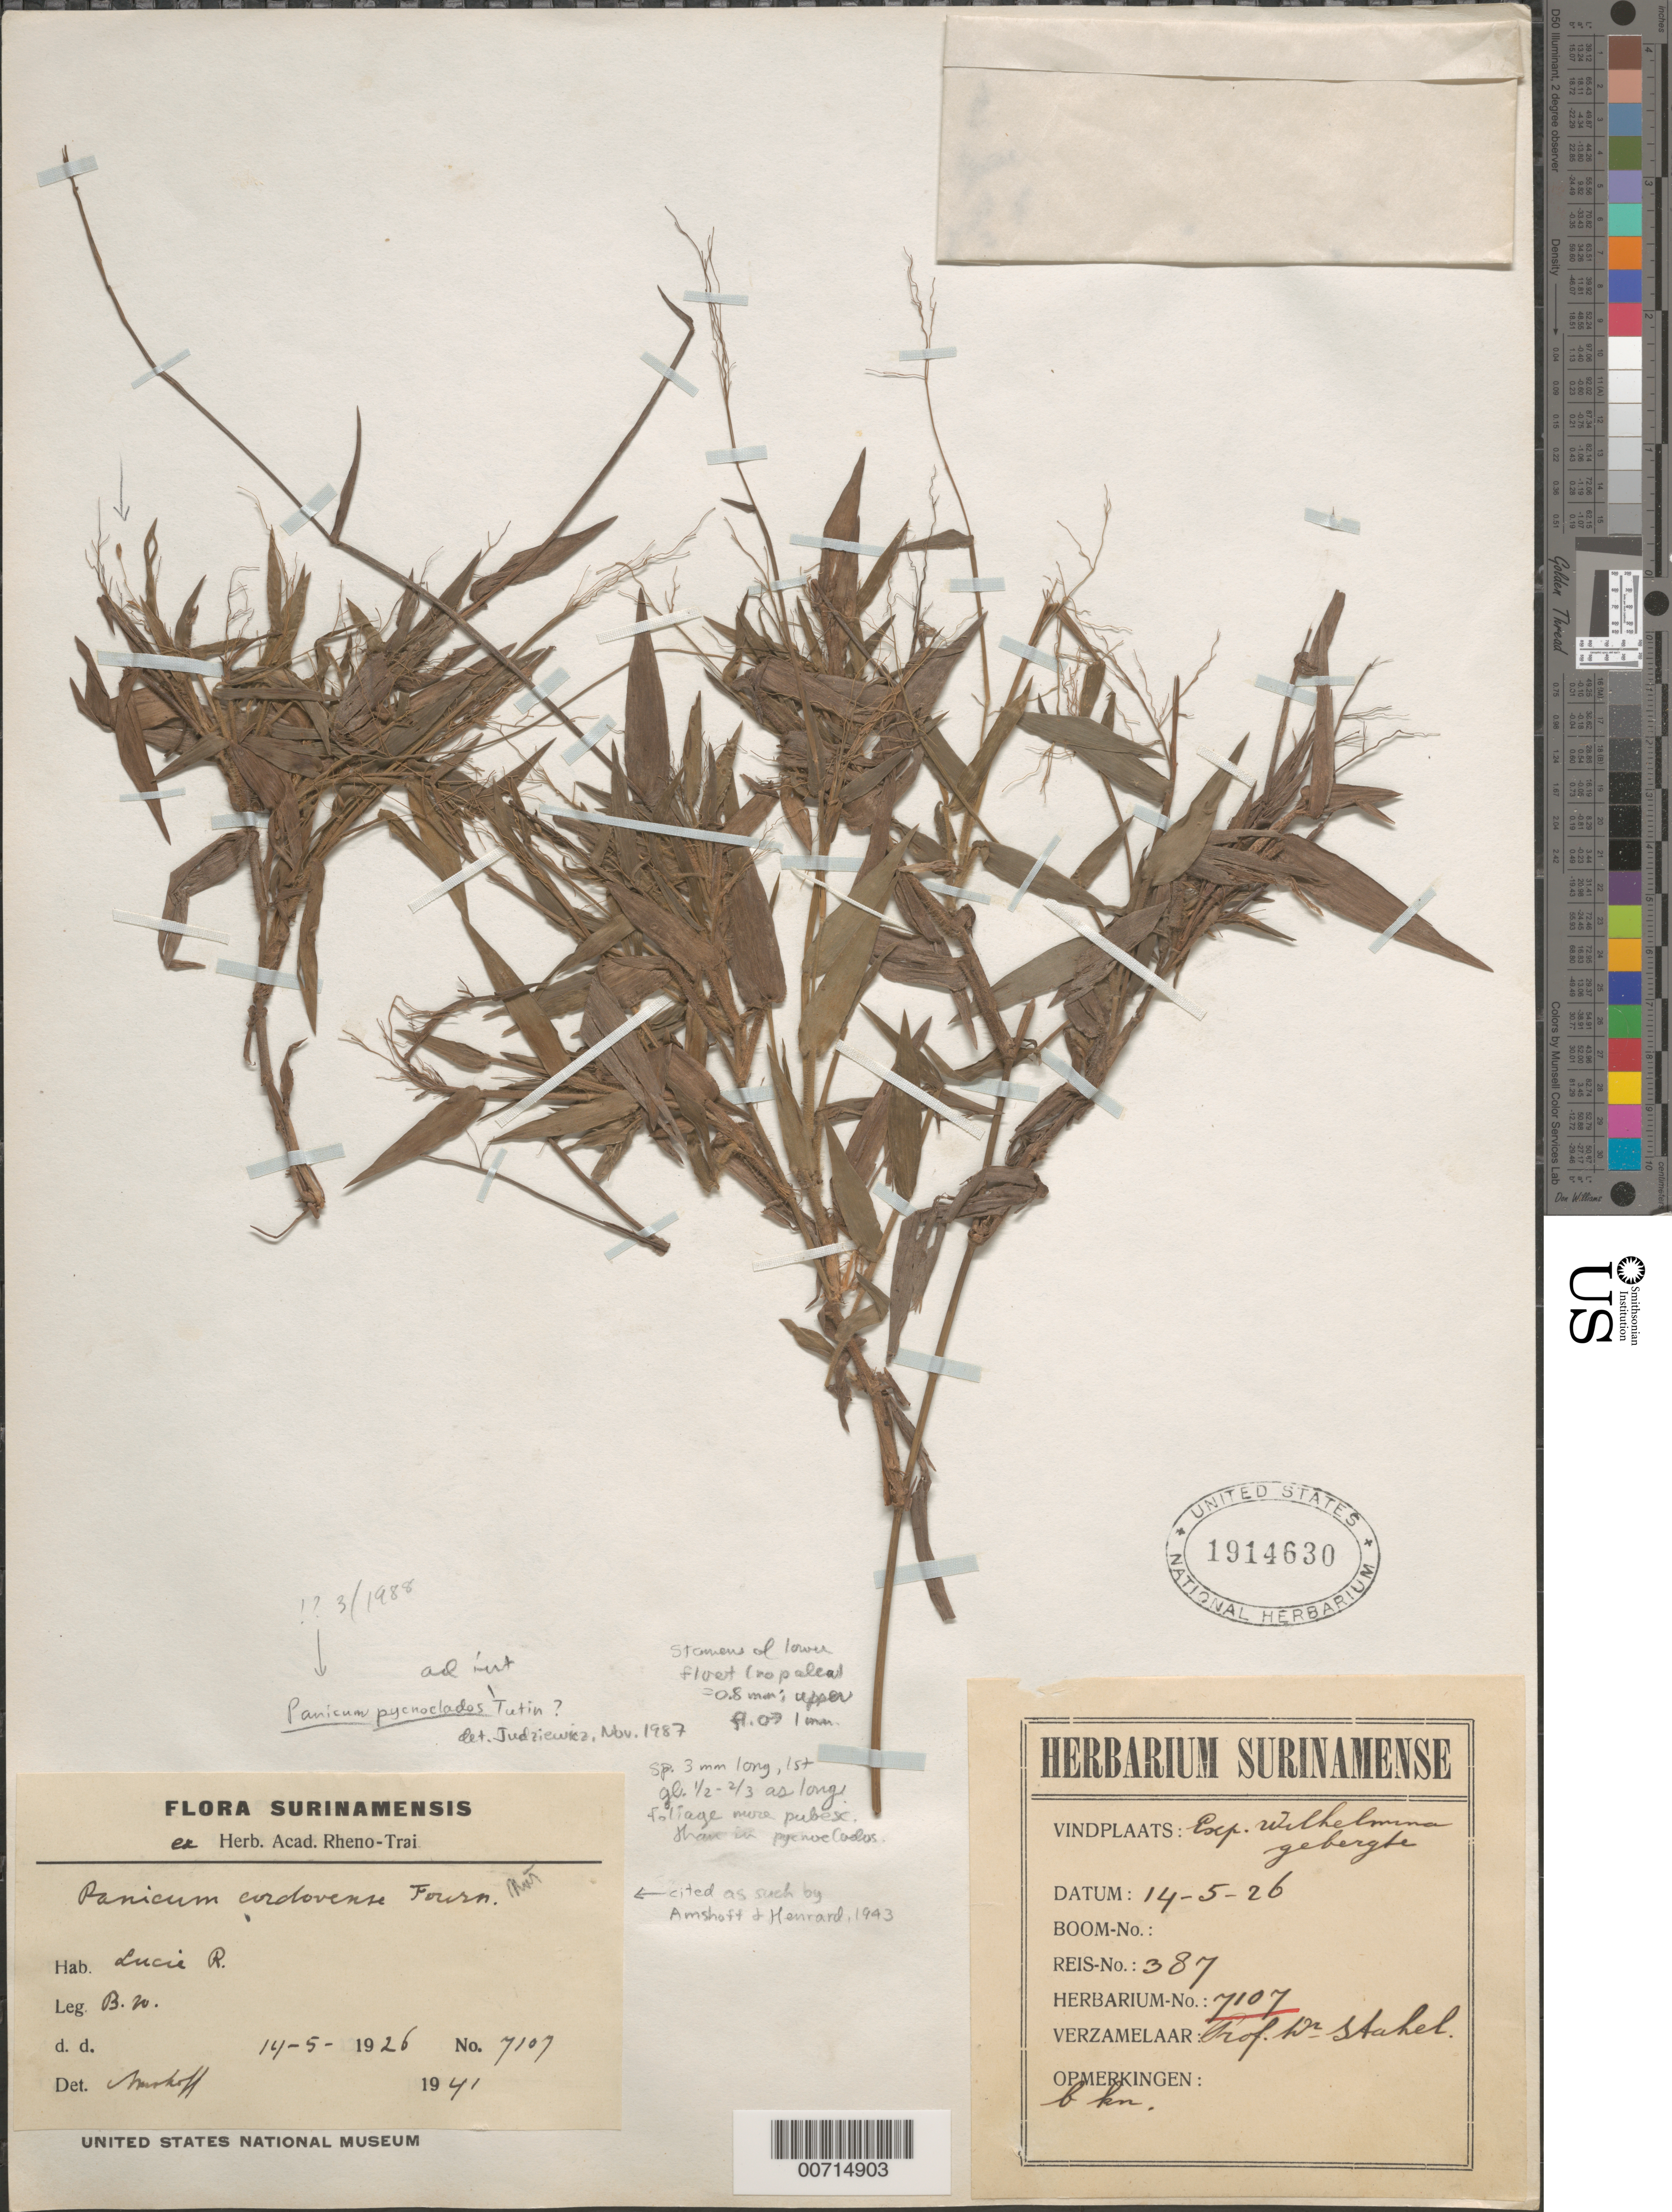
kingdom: Plantae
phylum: Tracheophyta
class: Liliopsida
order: Poales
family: Poaceae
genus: Panicum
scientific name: Panicum pycnoclados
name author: Tutin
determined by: Judziewicz, E. J.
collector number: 7107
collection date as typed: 14-May-26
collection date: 1926-05-14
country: Suriname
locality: Wilhelminagebergte (Wilhelmina Mts.), Lucie R.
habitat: Lucie R.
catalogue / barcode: US 1914630